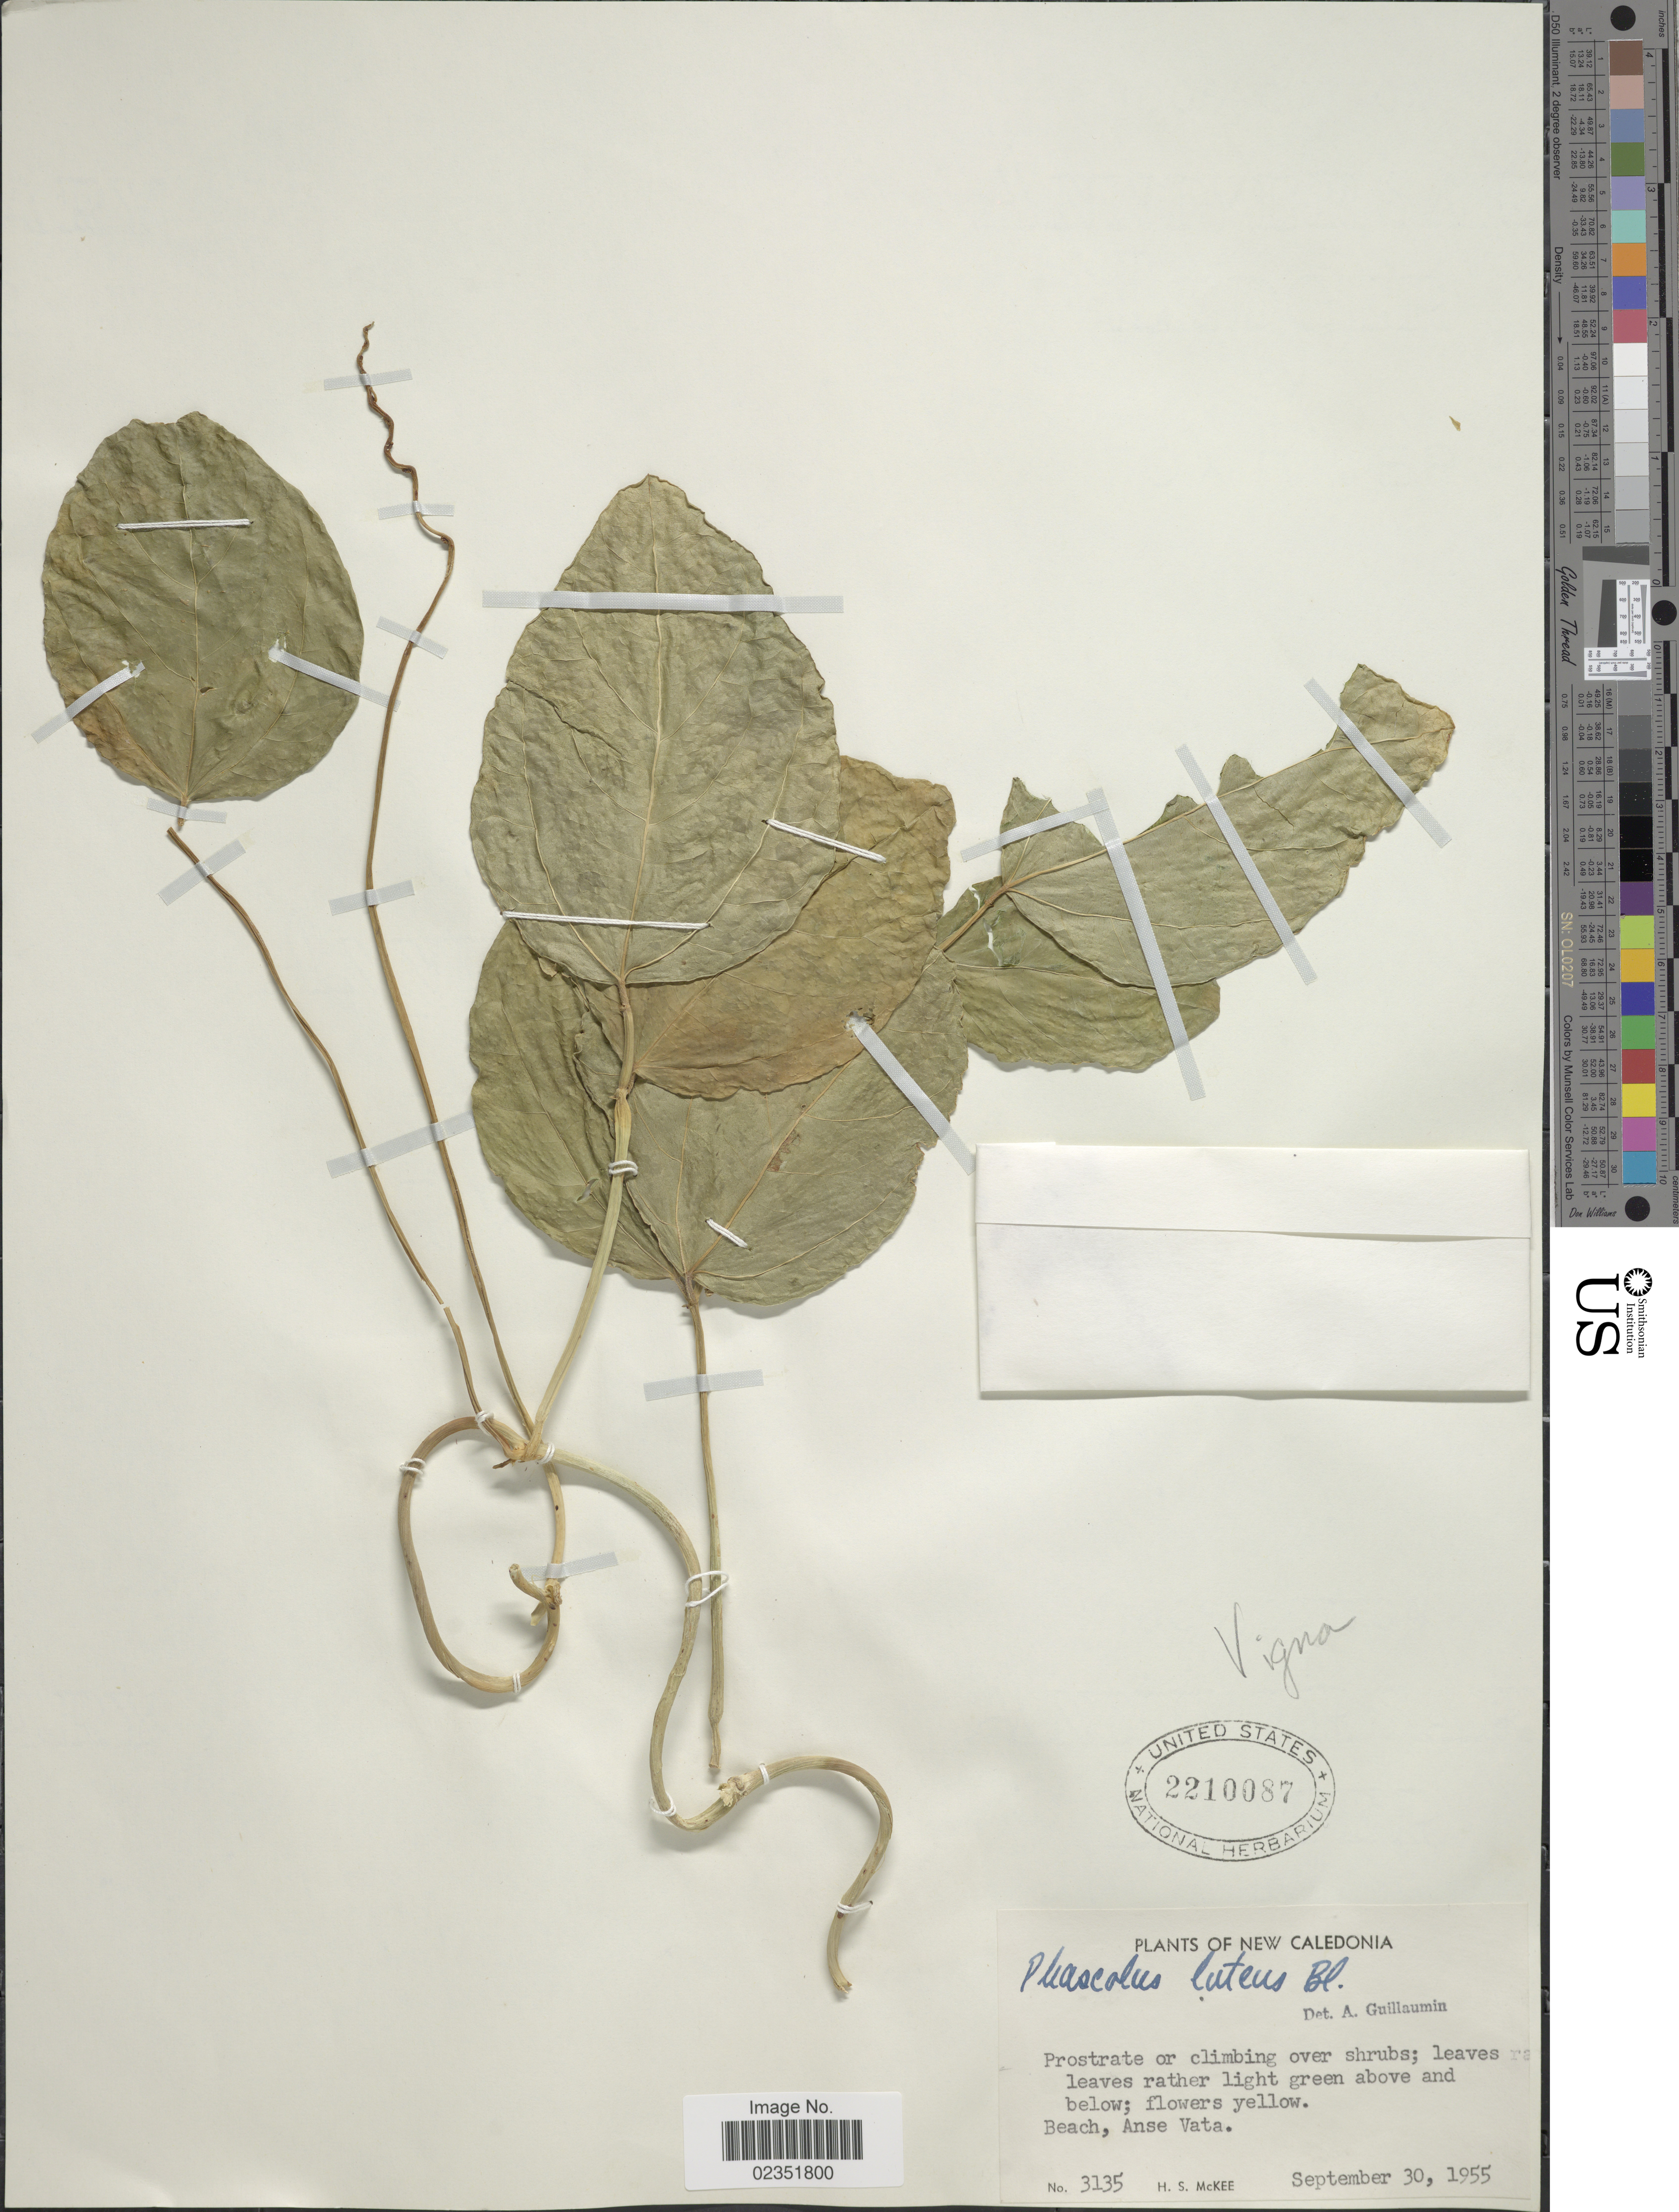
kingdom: Plantae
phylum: Tracheophyta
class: Magnoliopsida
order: Fabales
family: Fabaceae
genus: Phaseolus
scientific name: Phaseolus luteus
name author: Blume ex Miq.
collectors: H. S. McKee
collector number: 3135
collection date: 1955-09-30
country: New Caledonia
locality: Beach, Anse Vata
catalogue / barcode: US 2210087